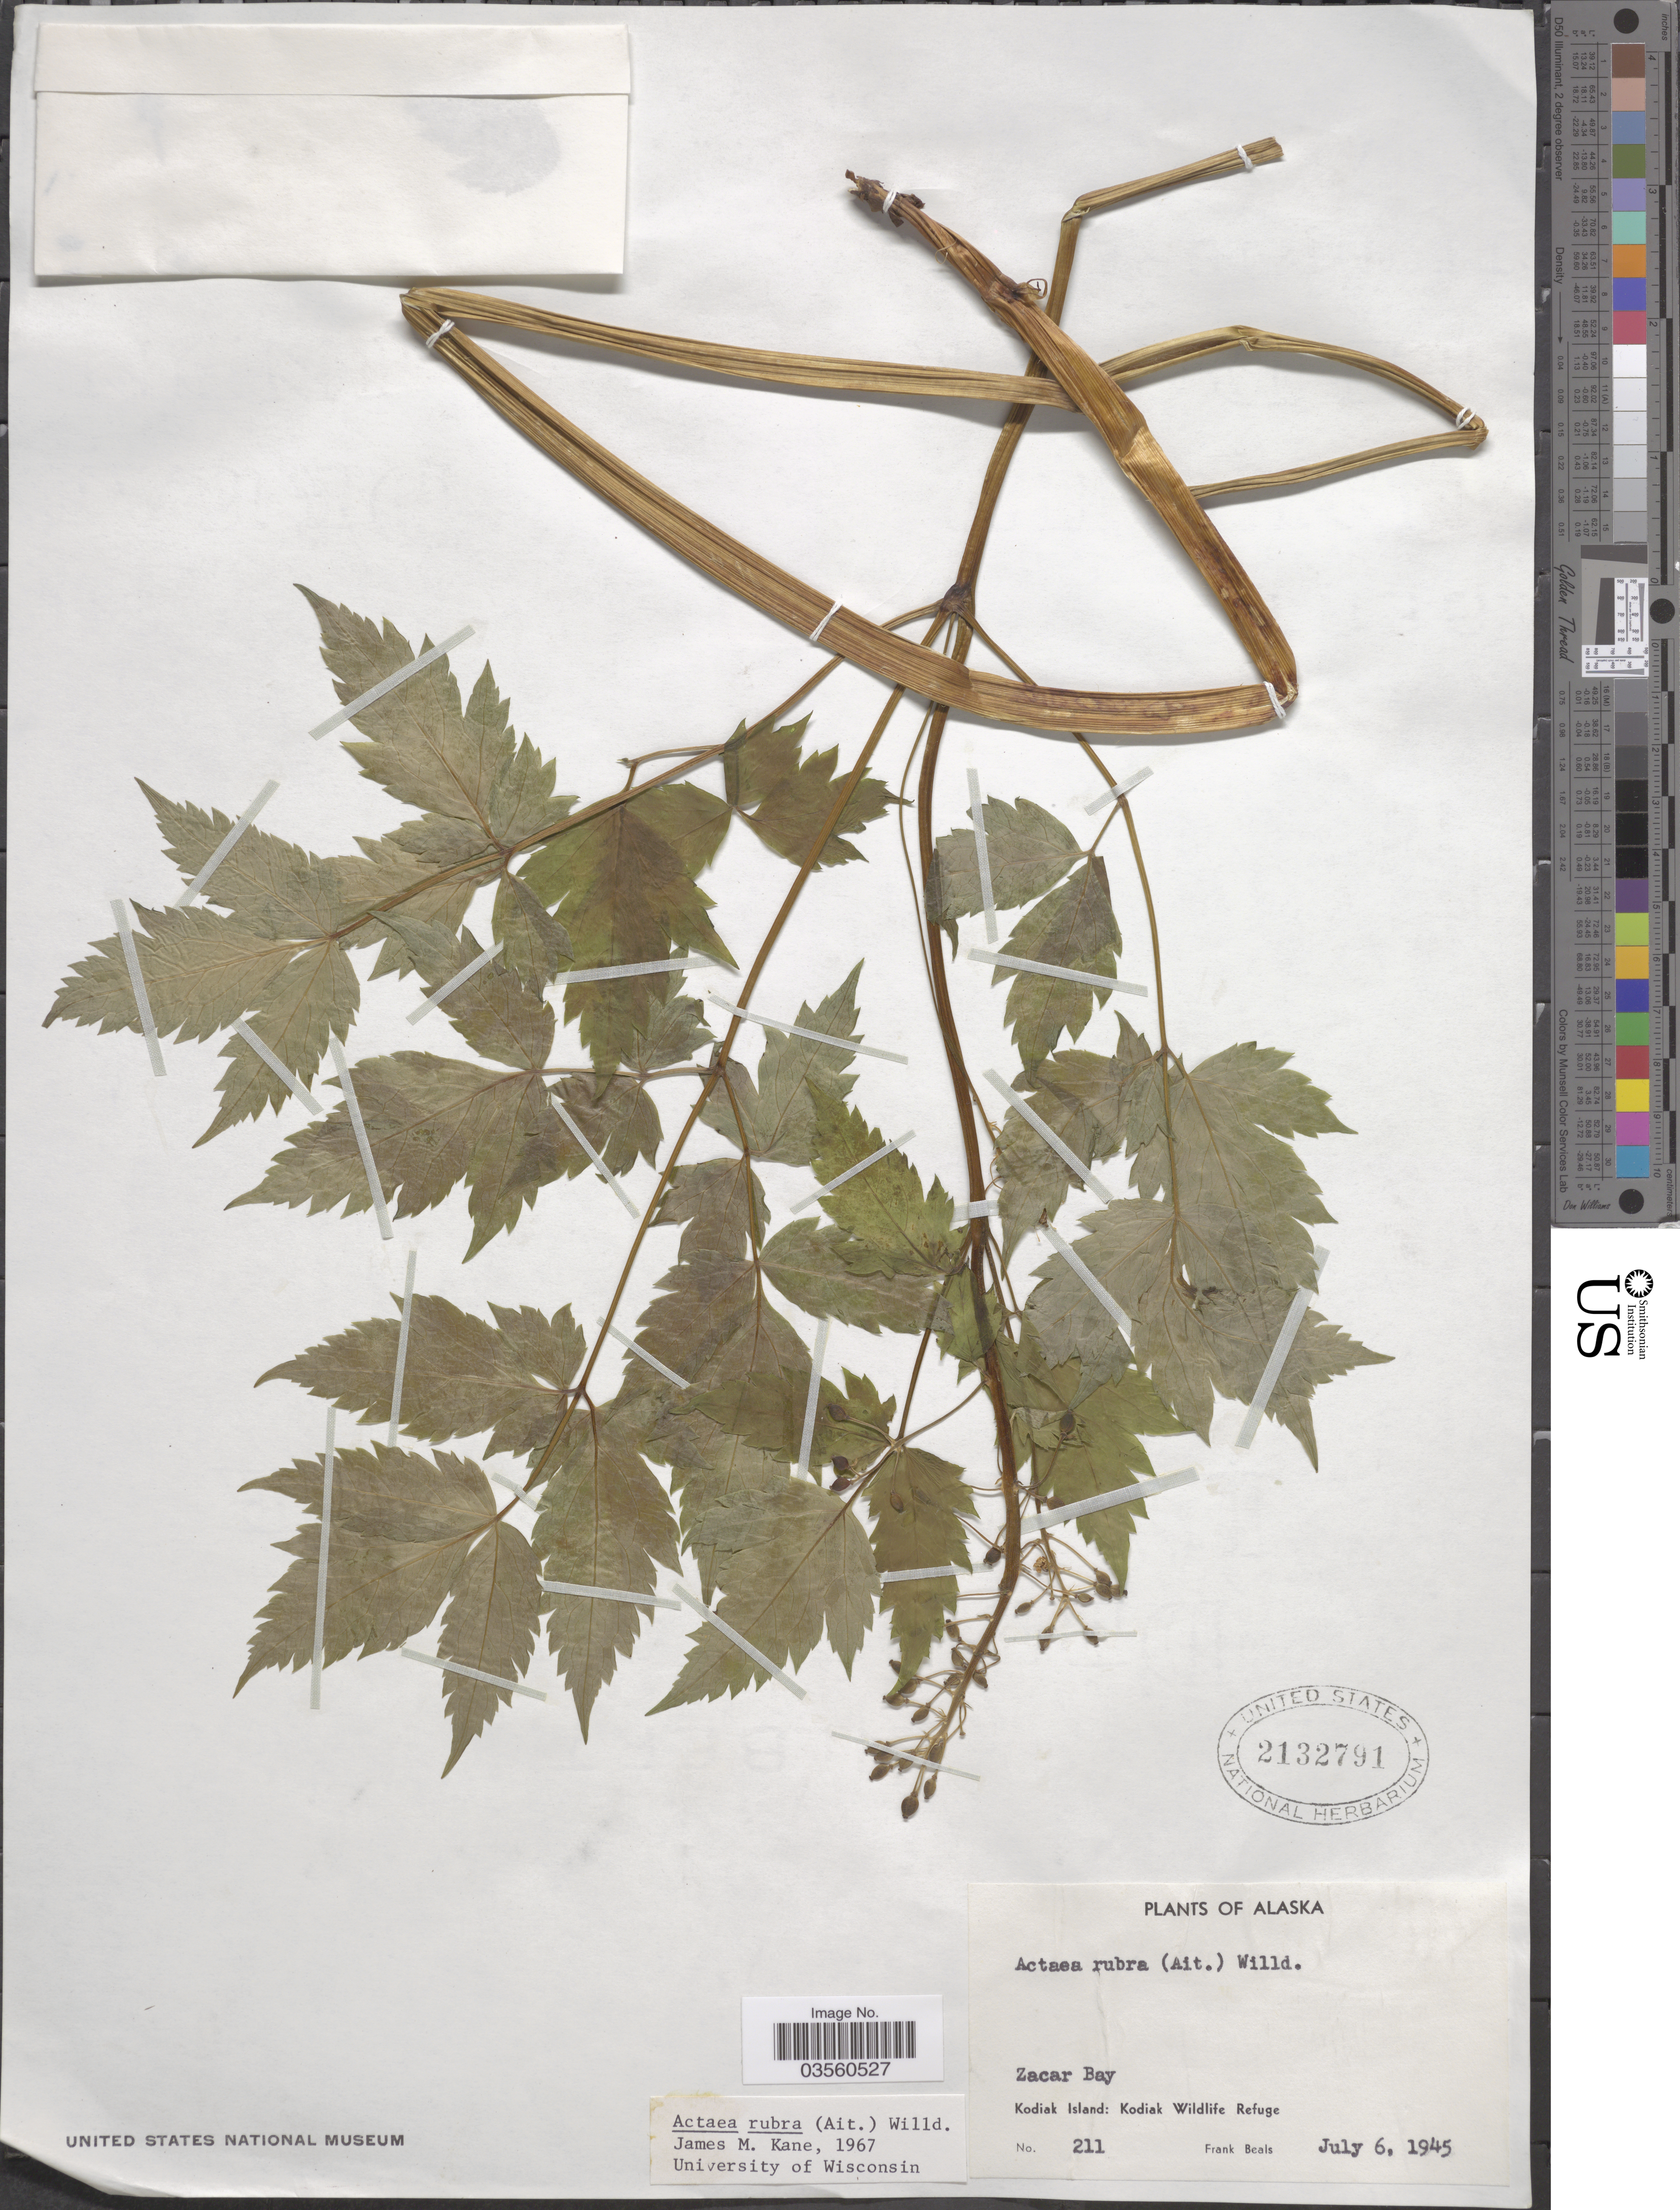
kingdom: Plantae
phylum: Tracheophyta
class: Magnoliopsida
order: Ranunculales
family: Ranunculaceae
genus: Actaea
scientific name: Actaea rubra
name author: (Aiton) Willd.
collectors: F. Beals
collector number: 211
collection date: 1945-07-06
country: United States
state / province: Alaska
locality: Zacar Bay. Kodiak Island: Kodiak Wildlife Refuge.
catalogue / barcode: US 2132791